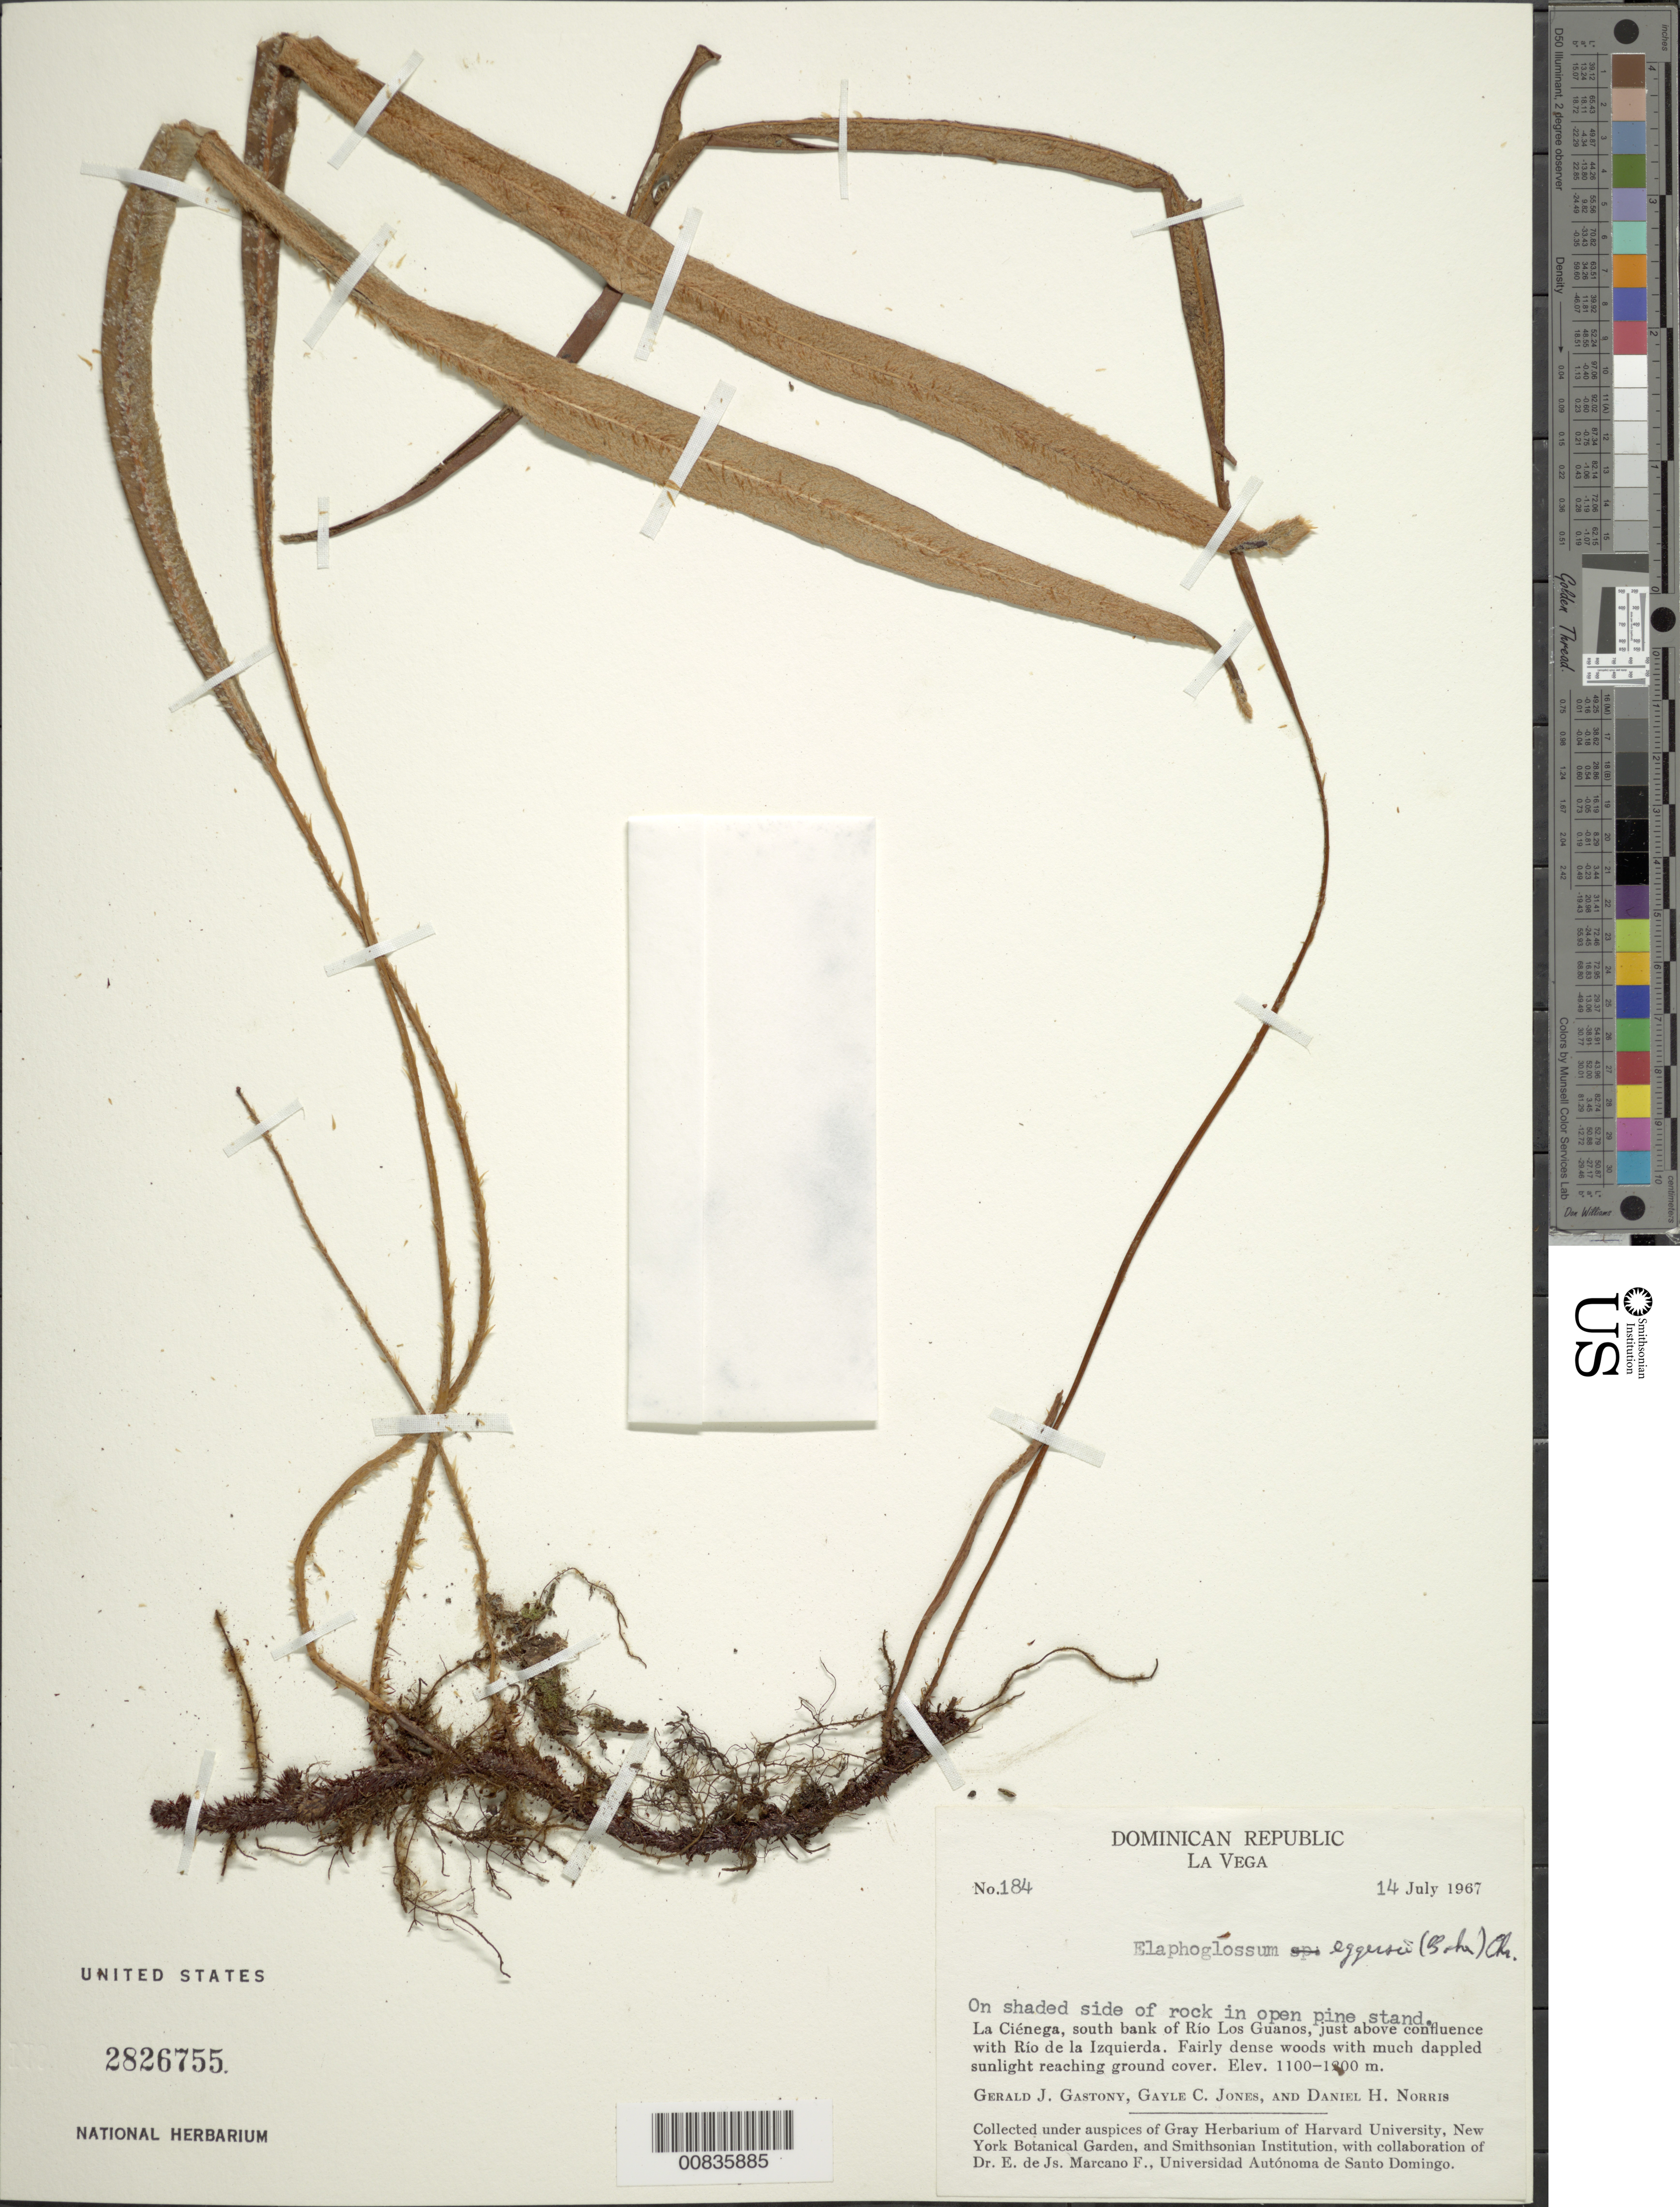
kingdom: Plantae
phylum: Tracheophyta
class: Polypodiopsida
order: Polypodiales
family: Dryopteridaceae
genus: Elaphoglossum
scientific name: Elaphoglossum eggersii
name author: (Baker) Christ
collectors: G. Gastony, G. C. Jones & D. H. Norris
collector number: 184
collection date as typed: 14 Jul 1967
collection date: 1967-07-14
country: Dominican Republic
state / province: La Vega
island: Hispaniola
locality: La Ciénega, S bank of Río Los Guanos, above confluence with Río de la Izquierda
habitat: Fairly dense woods with much dappled sunlight reaching ground cover; on shaded side of rock in open pine stand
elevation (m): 1100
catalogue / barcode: US 2826755